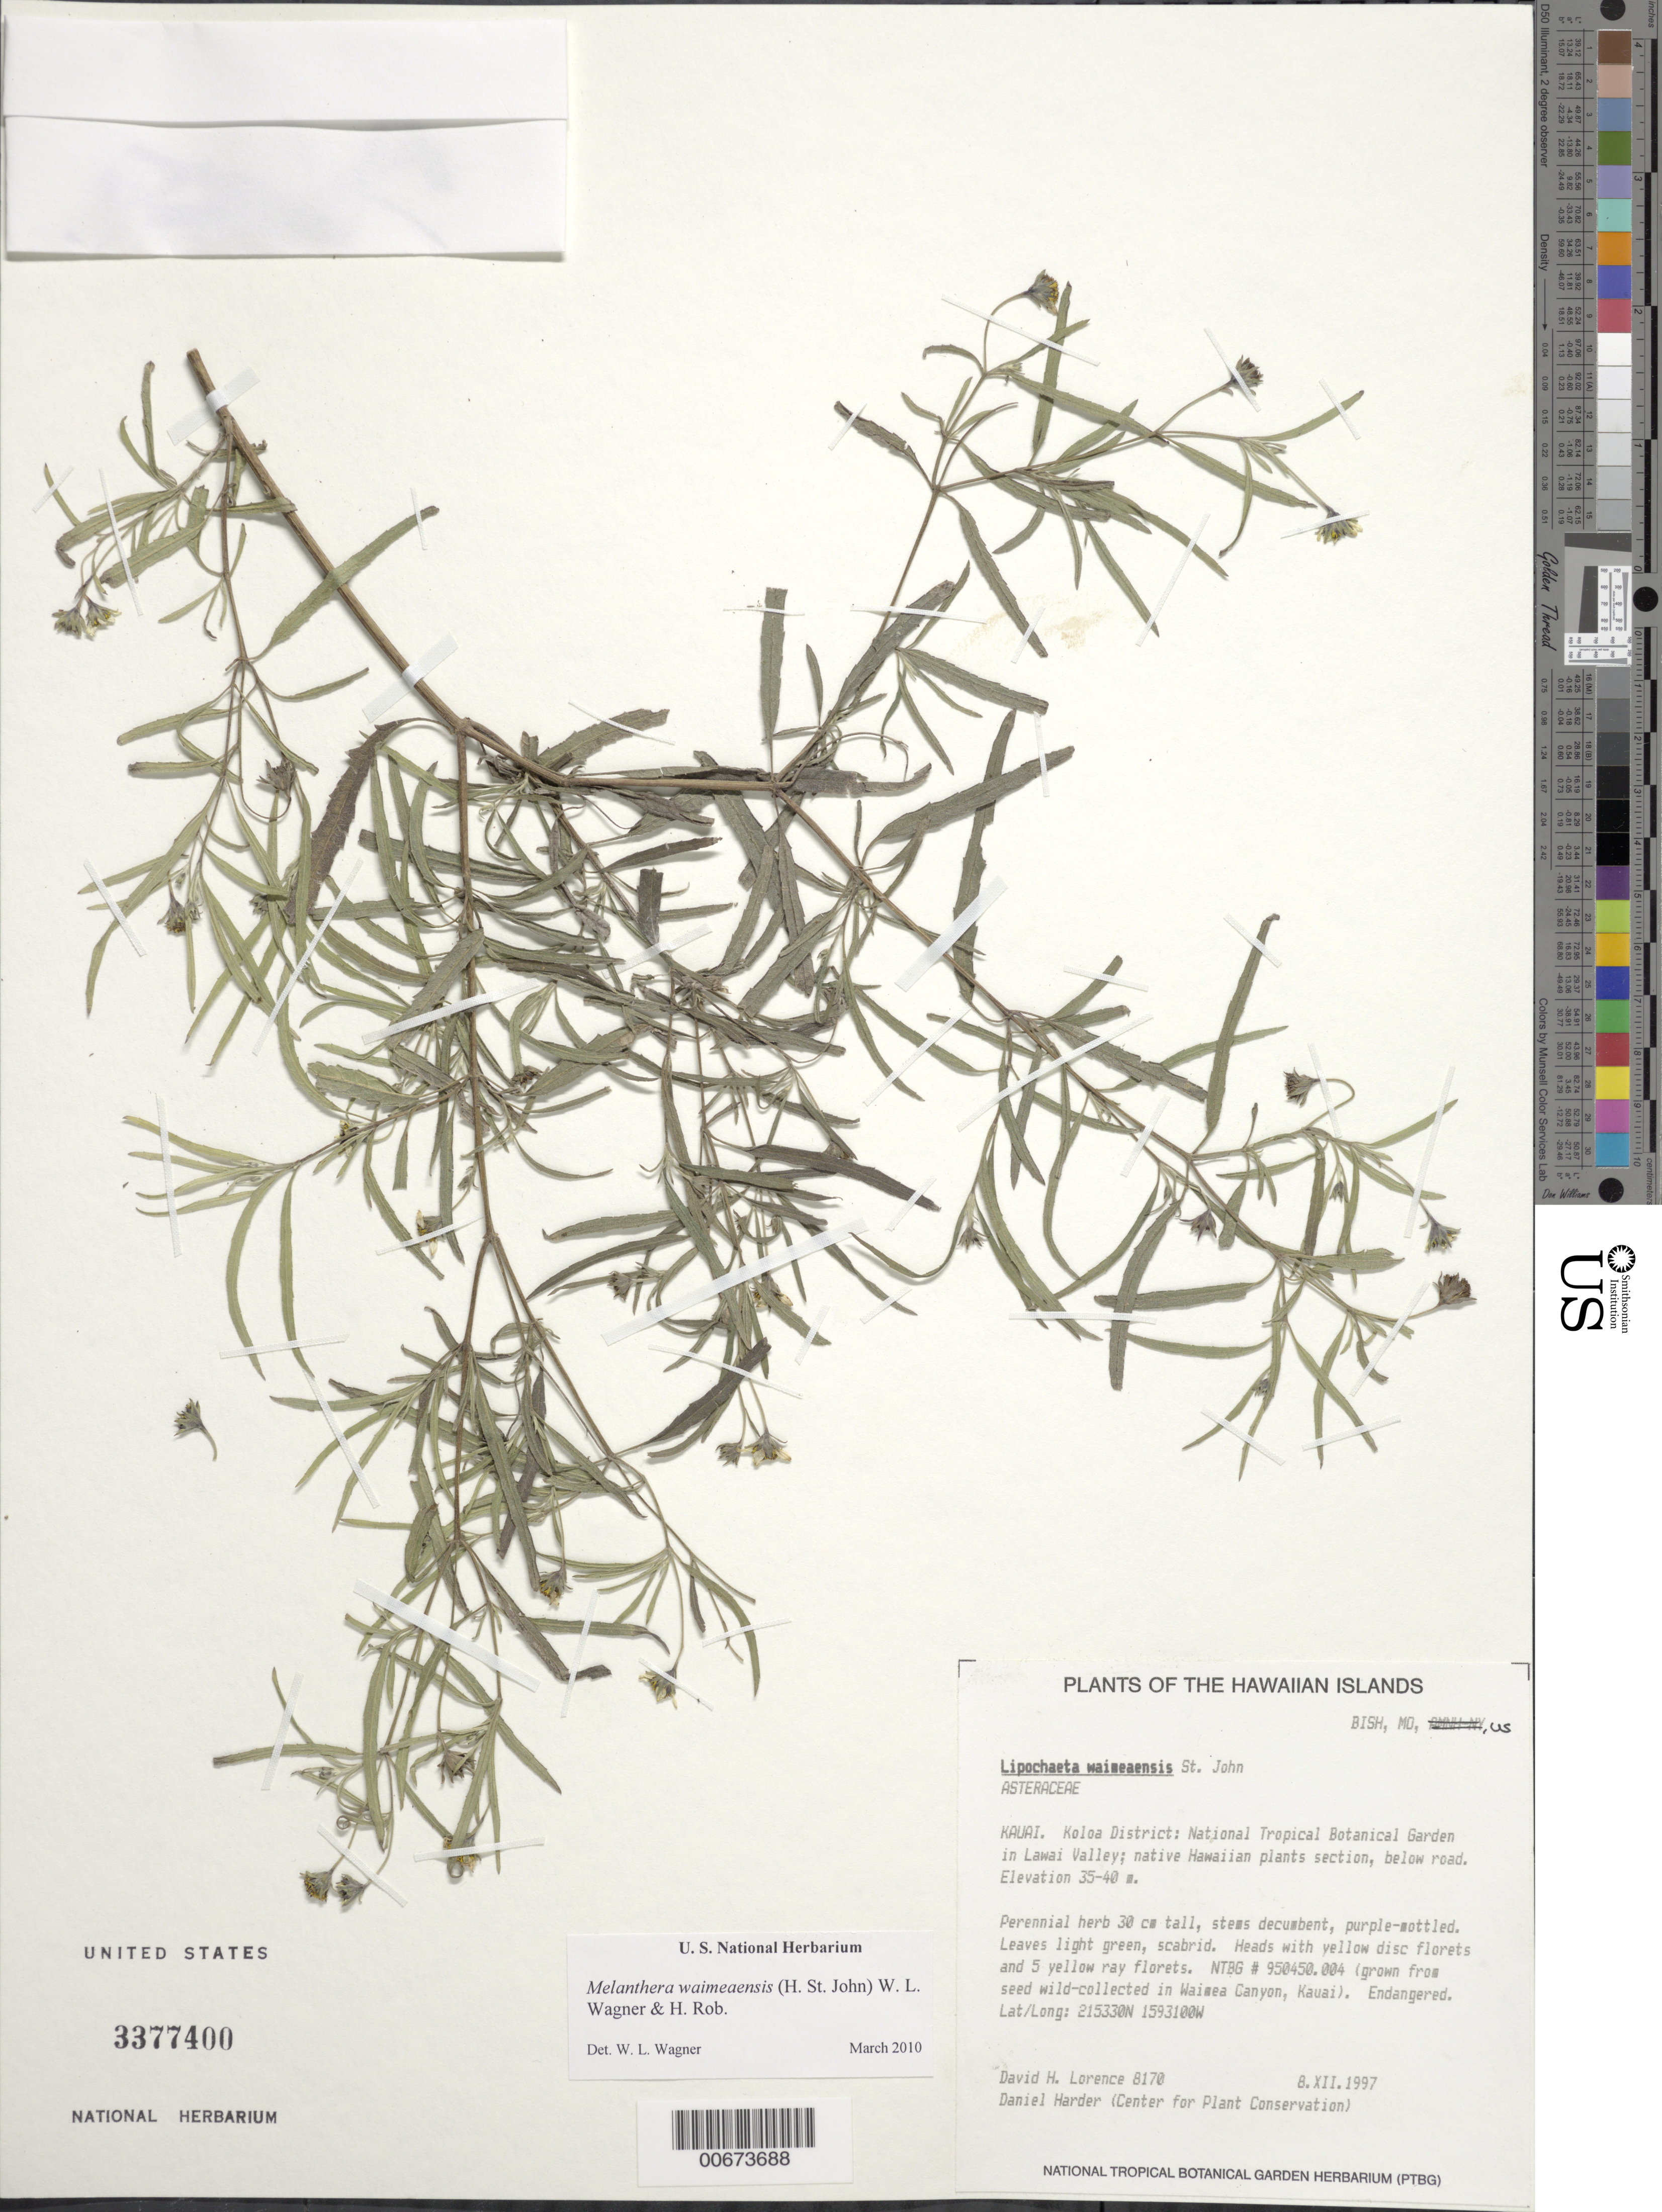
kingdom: Plantae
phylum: Tracheophyta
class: Magnoliopsida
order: Asterales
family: Asteraceae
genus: Wollastonia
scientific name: Wollastonia waimeaensis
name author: (H. St. John) Orchard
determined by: Wagner, W. L., (BOT), Smithsonian Institution - National Museum of Natural History (UNITED STATES)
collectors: D. Lorence & D. Harder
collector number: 8170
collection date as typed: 8 Dec 1997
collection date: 1997-12-08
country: United States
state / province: Hawaii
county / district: Kauai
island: Kaua'i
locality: Koloa District, National Tropical Botanical Garden in Lawa'i Valley, native Hawaiian plants section, below road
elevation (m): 35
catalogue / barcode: US 3377400